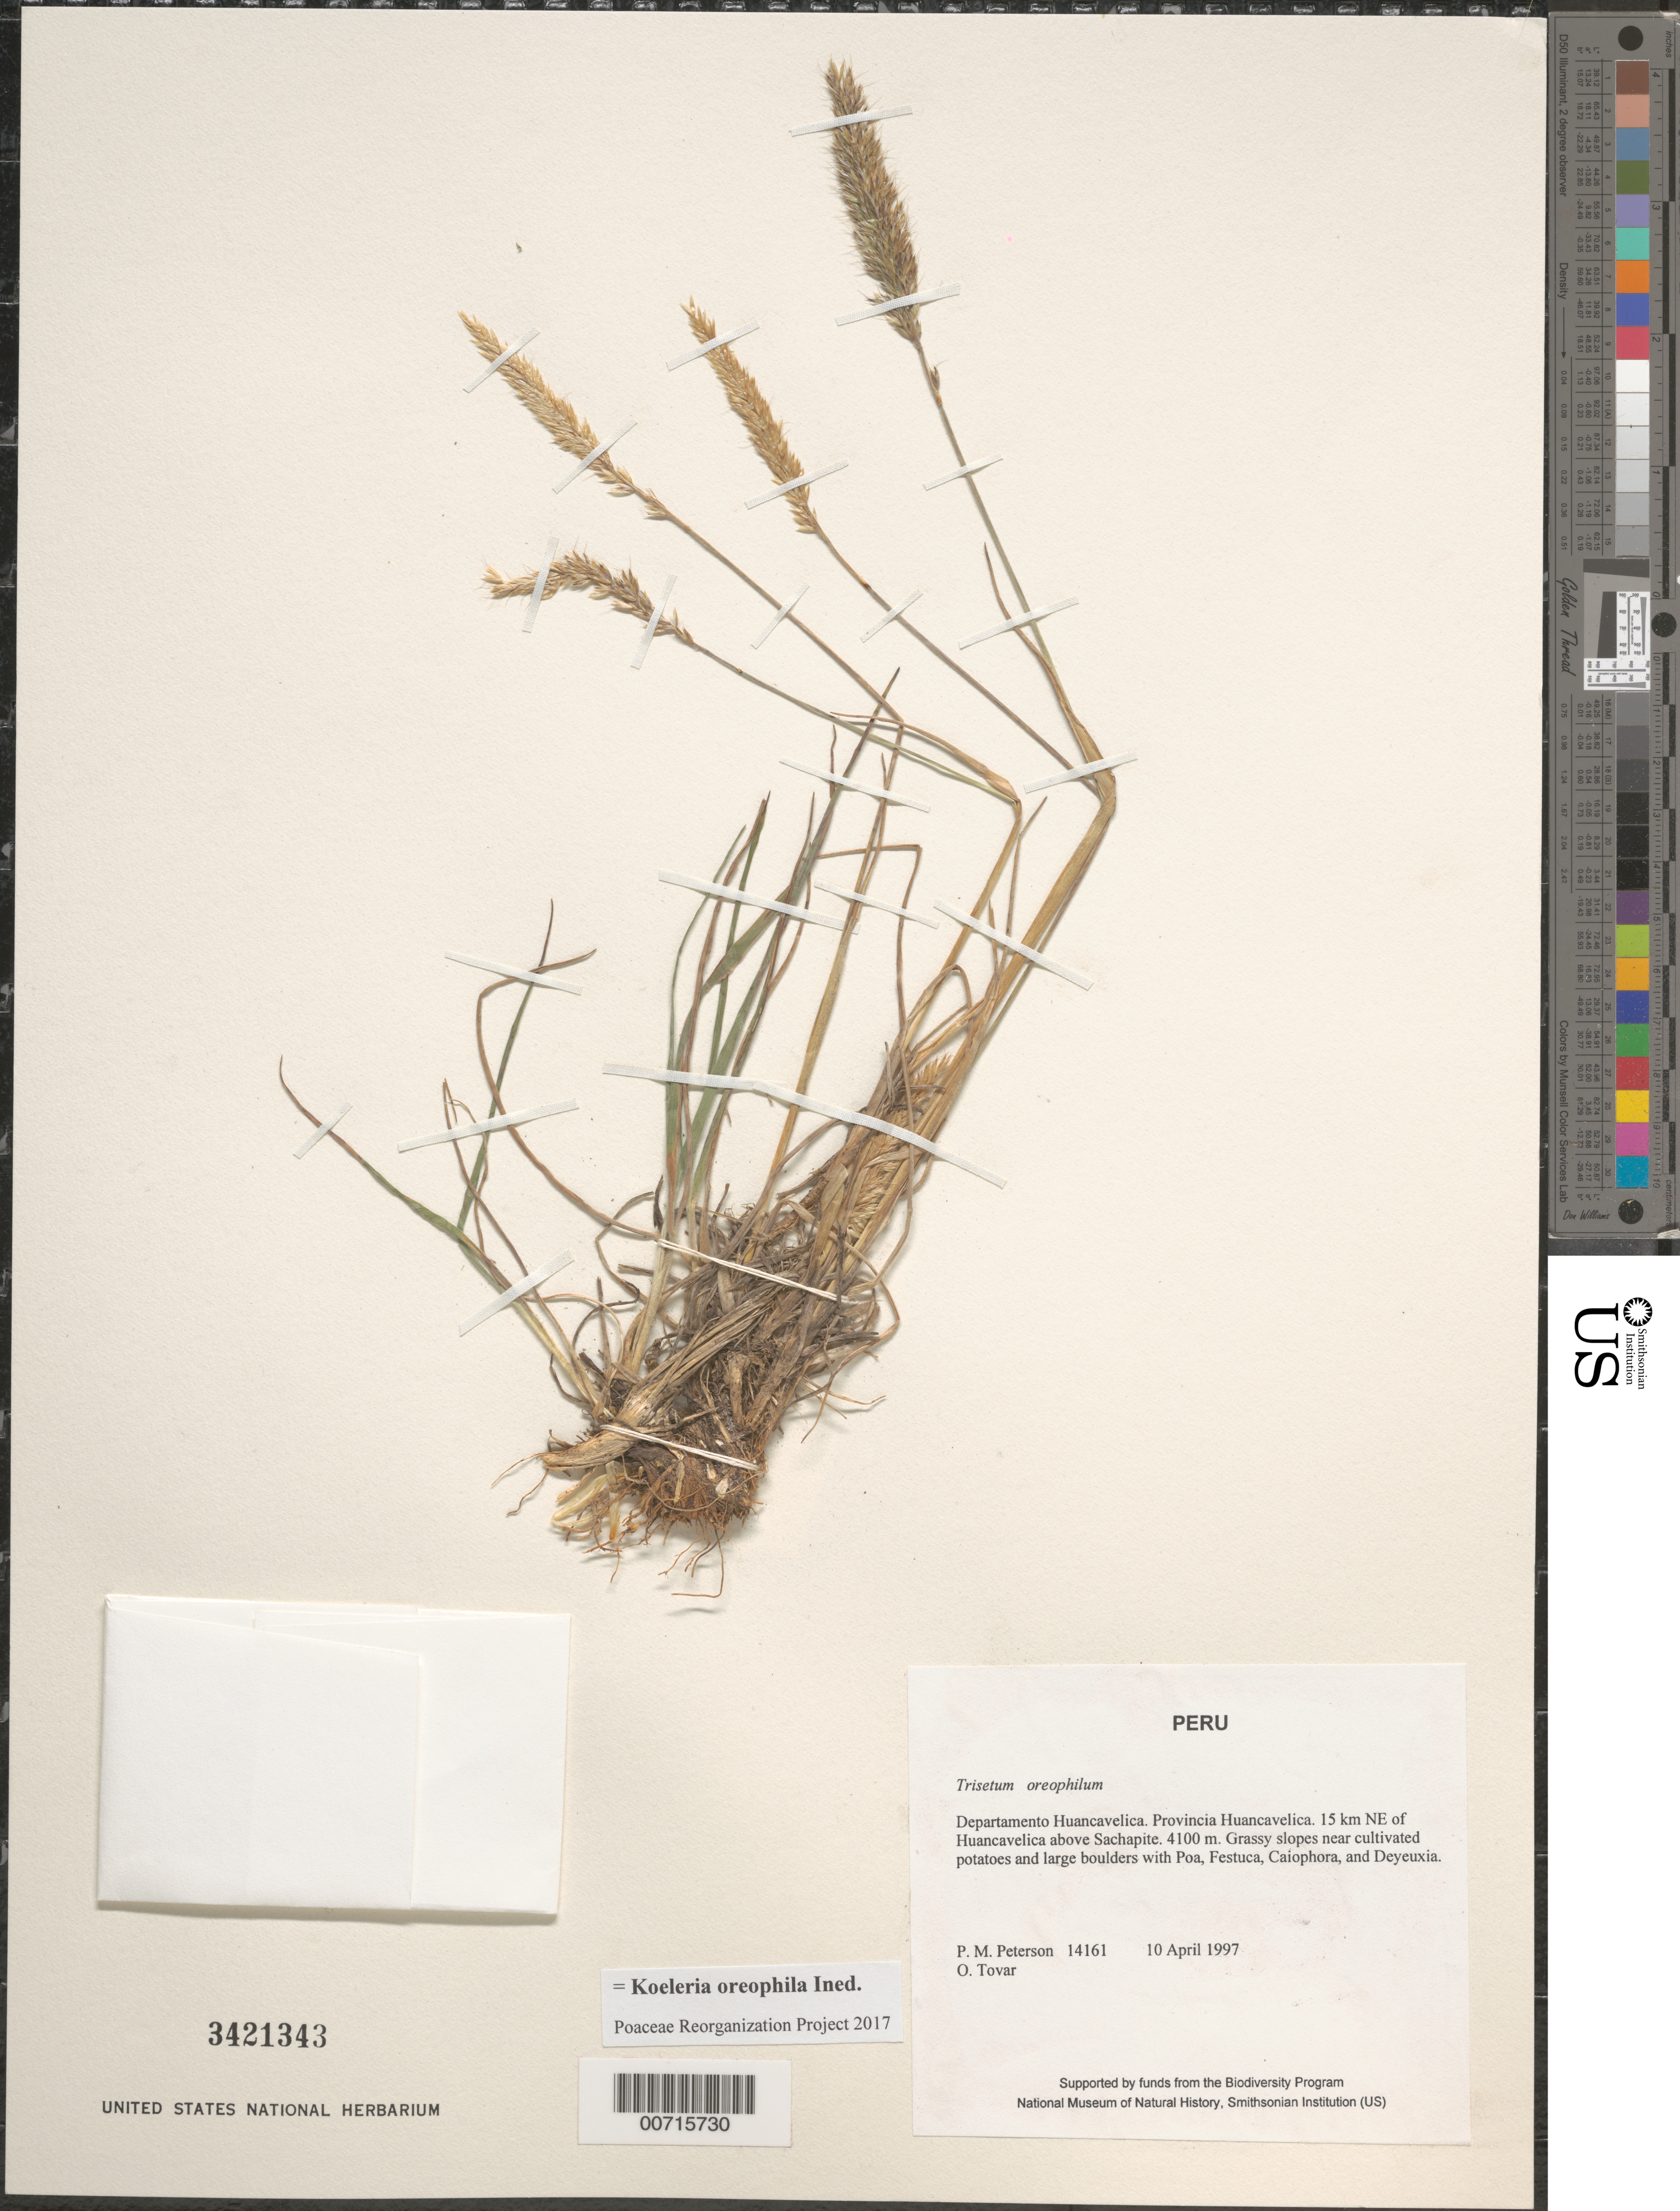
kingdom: Plantae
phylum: Tracheophyta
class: Liliopsida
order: Poales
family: Poaceae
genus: Koeleria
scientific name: Koeleria oreophila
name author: (Louis-Marie) Barberá et al.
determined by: Poaceae Reorganization Project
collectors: P. M. Peterson & Ó. Tovar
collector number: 14161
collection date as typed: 10 Apr 1997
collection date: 1997-04-10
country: Peru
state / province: Huancavelica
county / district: Huancavelica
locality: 15 km NE of Huancavelica above Sachapite.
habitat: Grassy slopes near cultivated potatoes and large boulders with Poa, Festuca, Caiophora, and Deyeuxia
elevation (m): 4100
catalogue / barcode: US 3421343